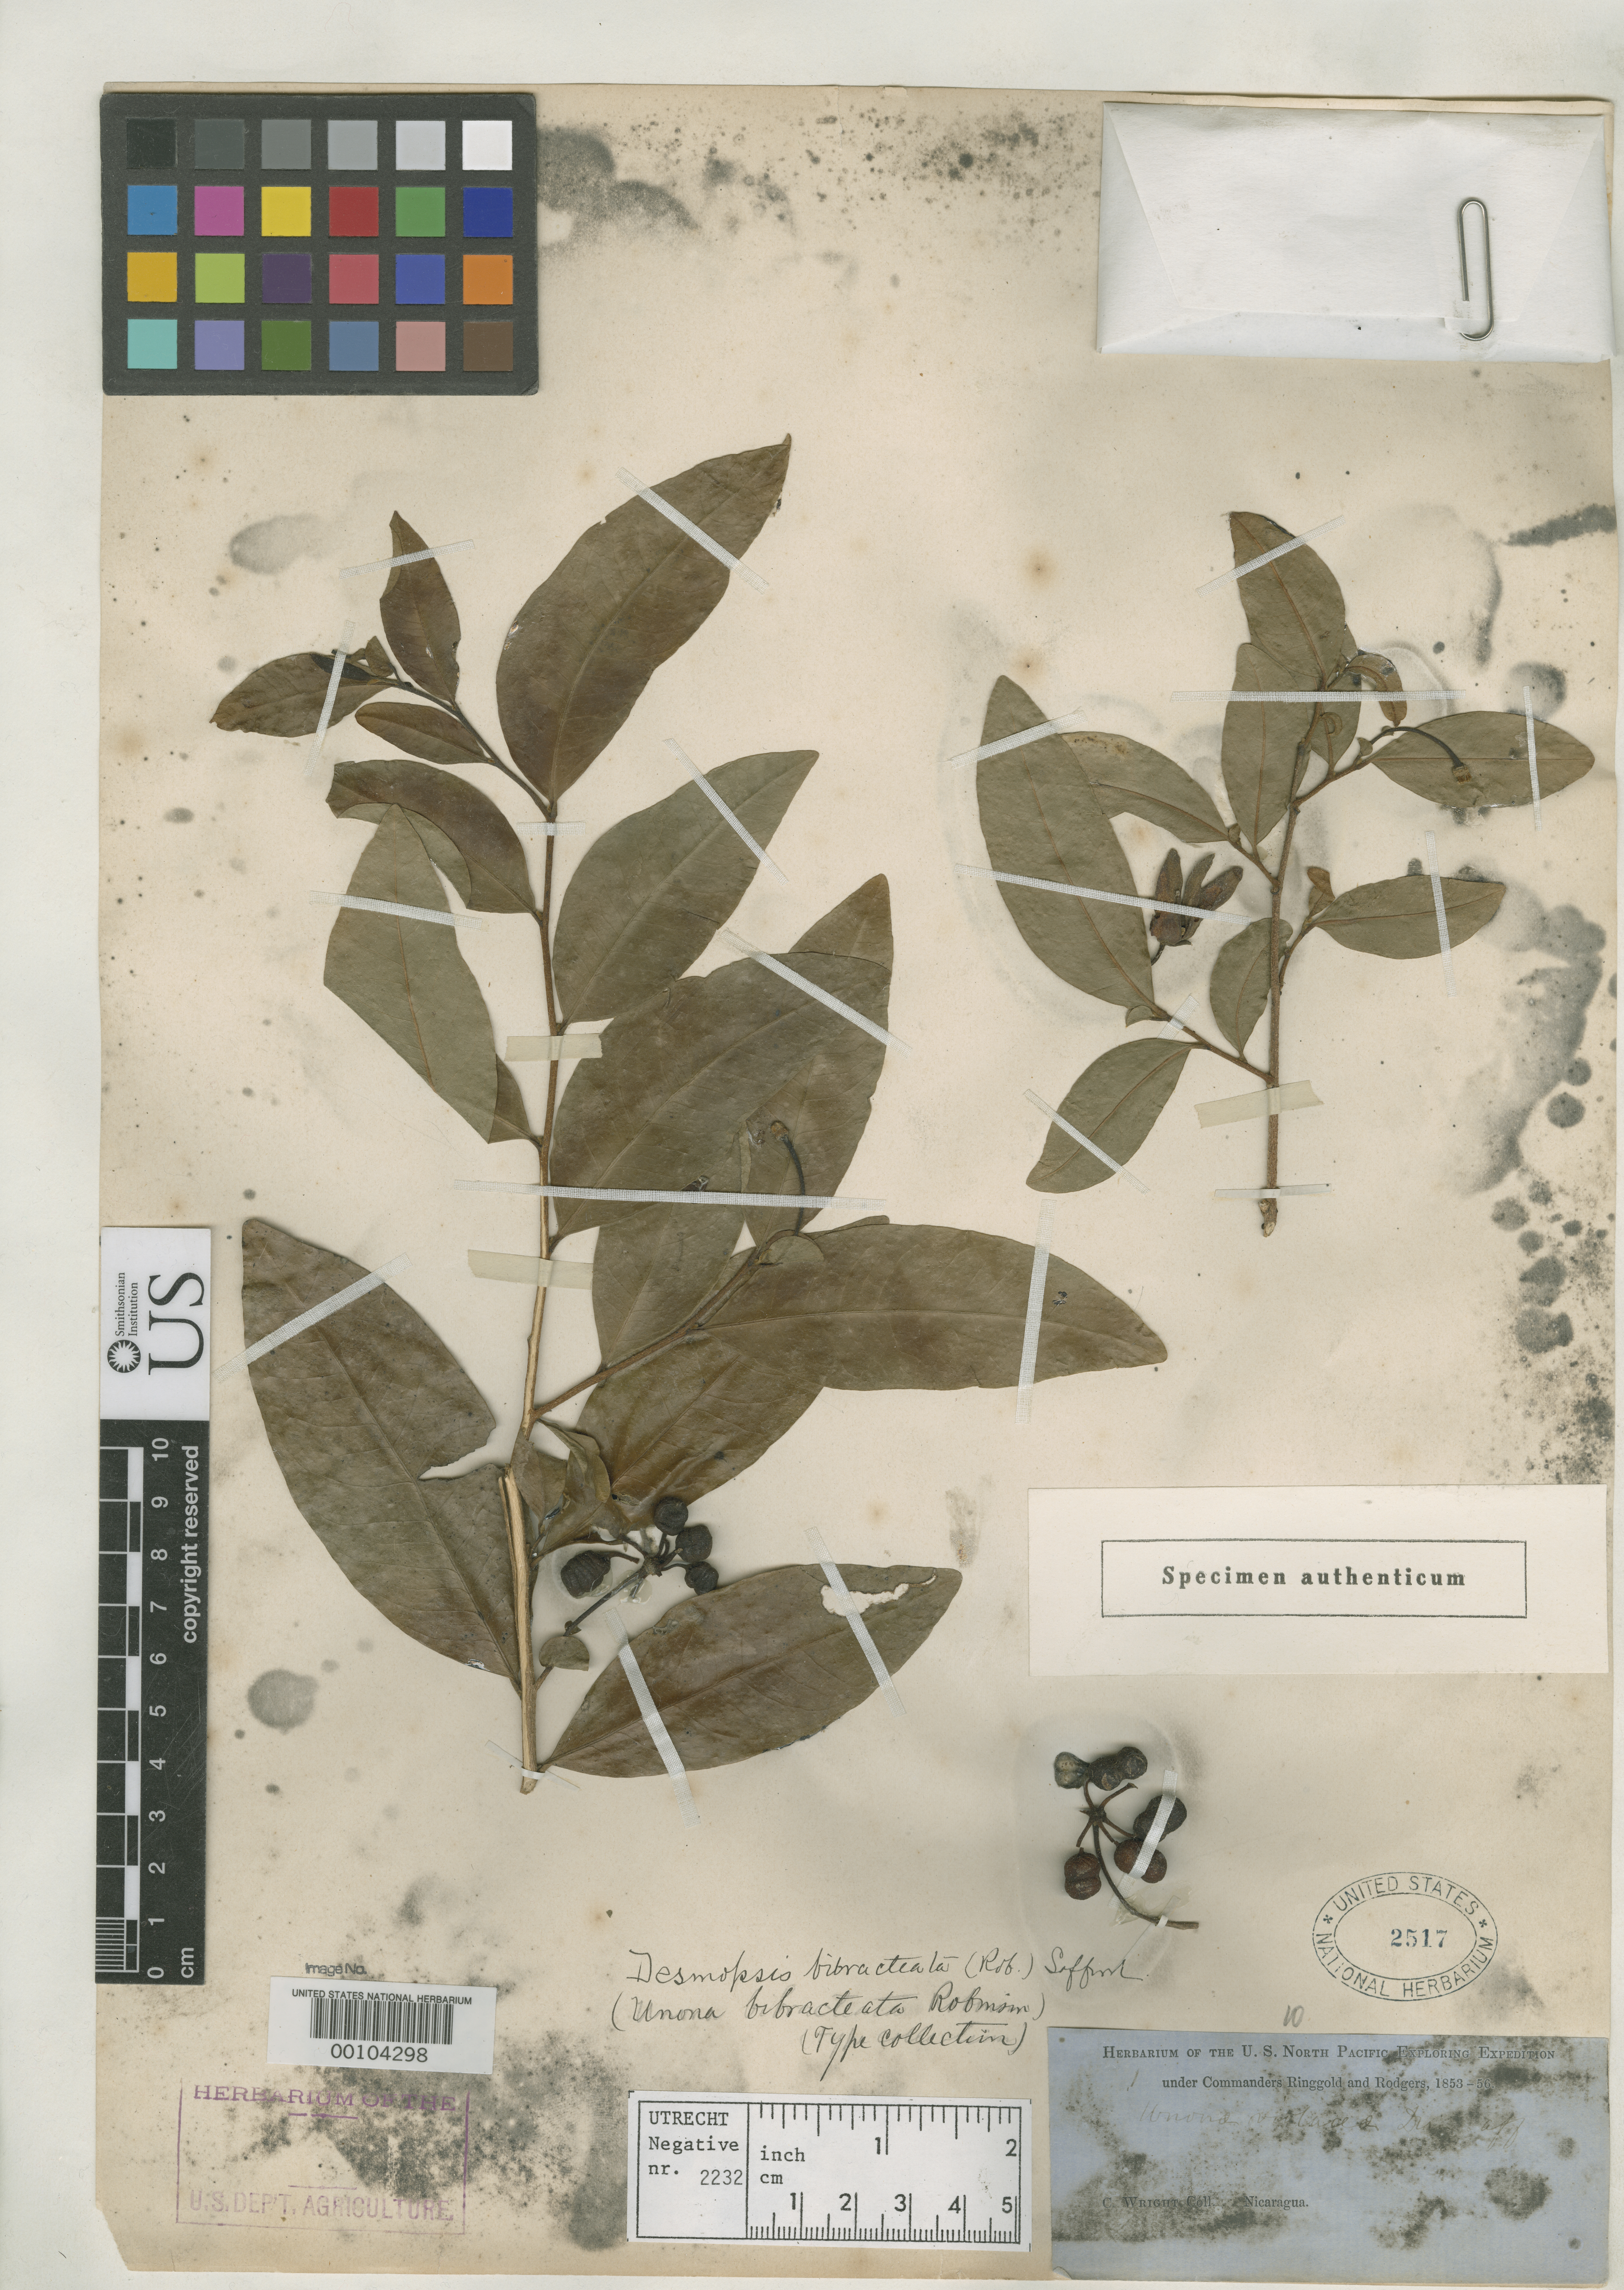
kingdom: Plantae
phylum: Tracheophyta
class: Magnoliopsida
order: Magnoliales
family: Annonaceae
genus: Unona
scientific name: Unona bibracteata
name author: B.L. Rob. in B.L. Rob. & Greenm.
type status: Isotype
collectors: C. Wright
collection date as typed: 1855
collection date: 1855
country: Nicaragua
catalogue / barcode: US 2517